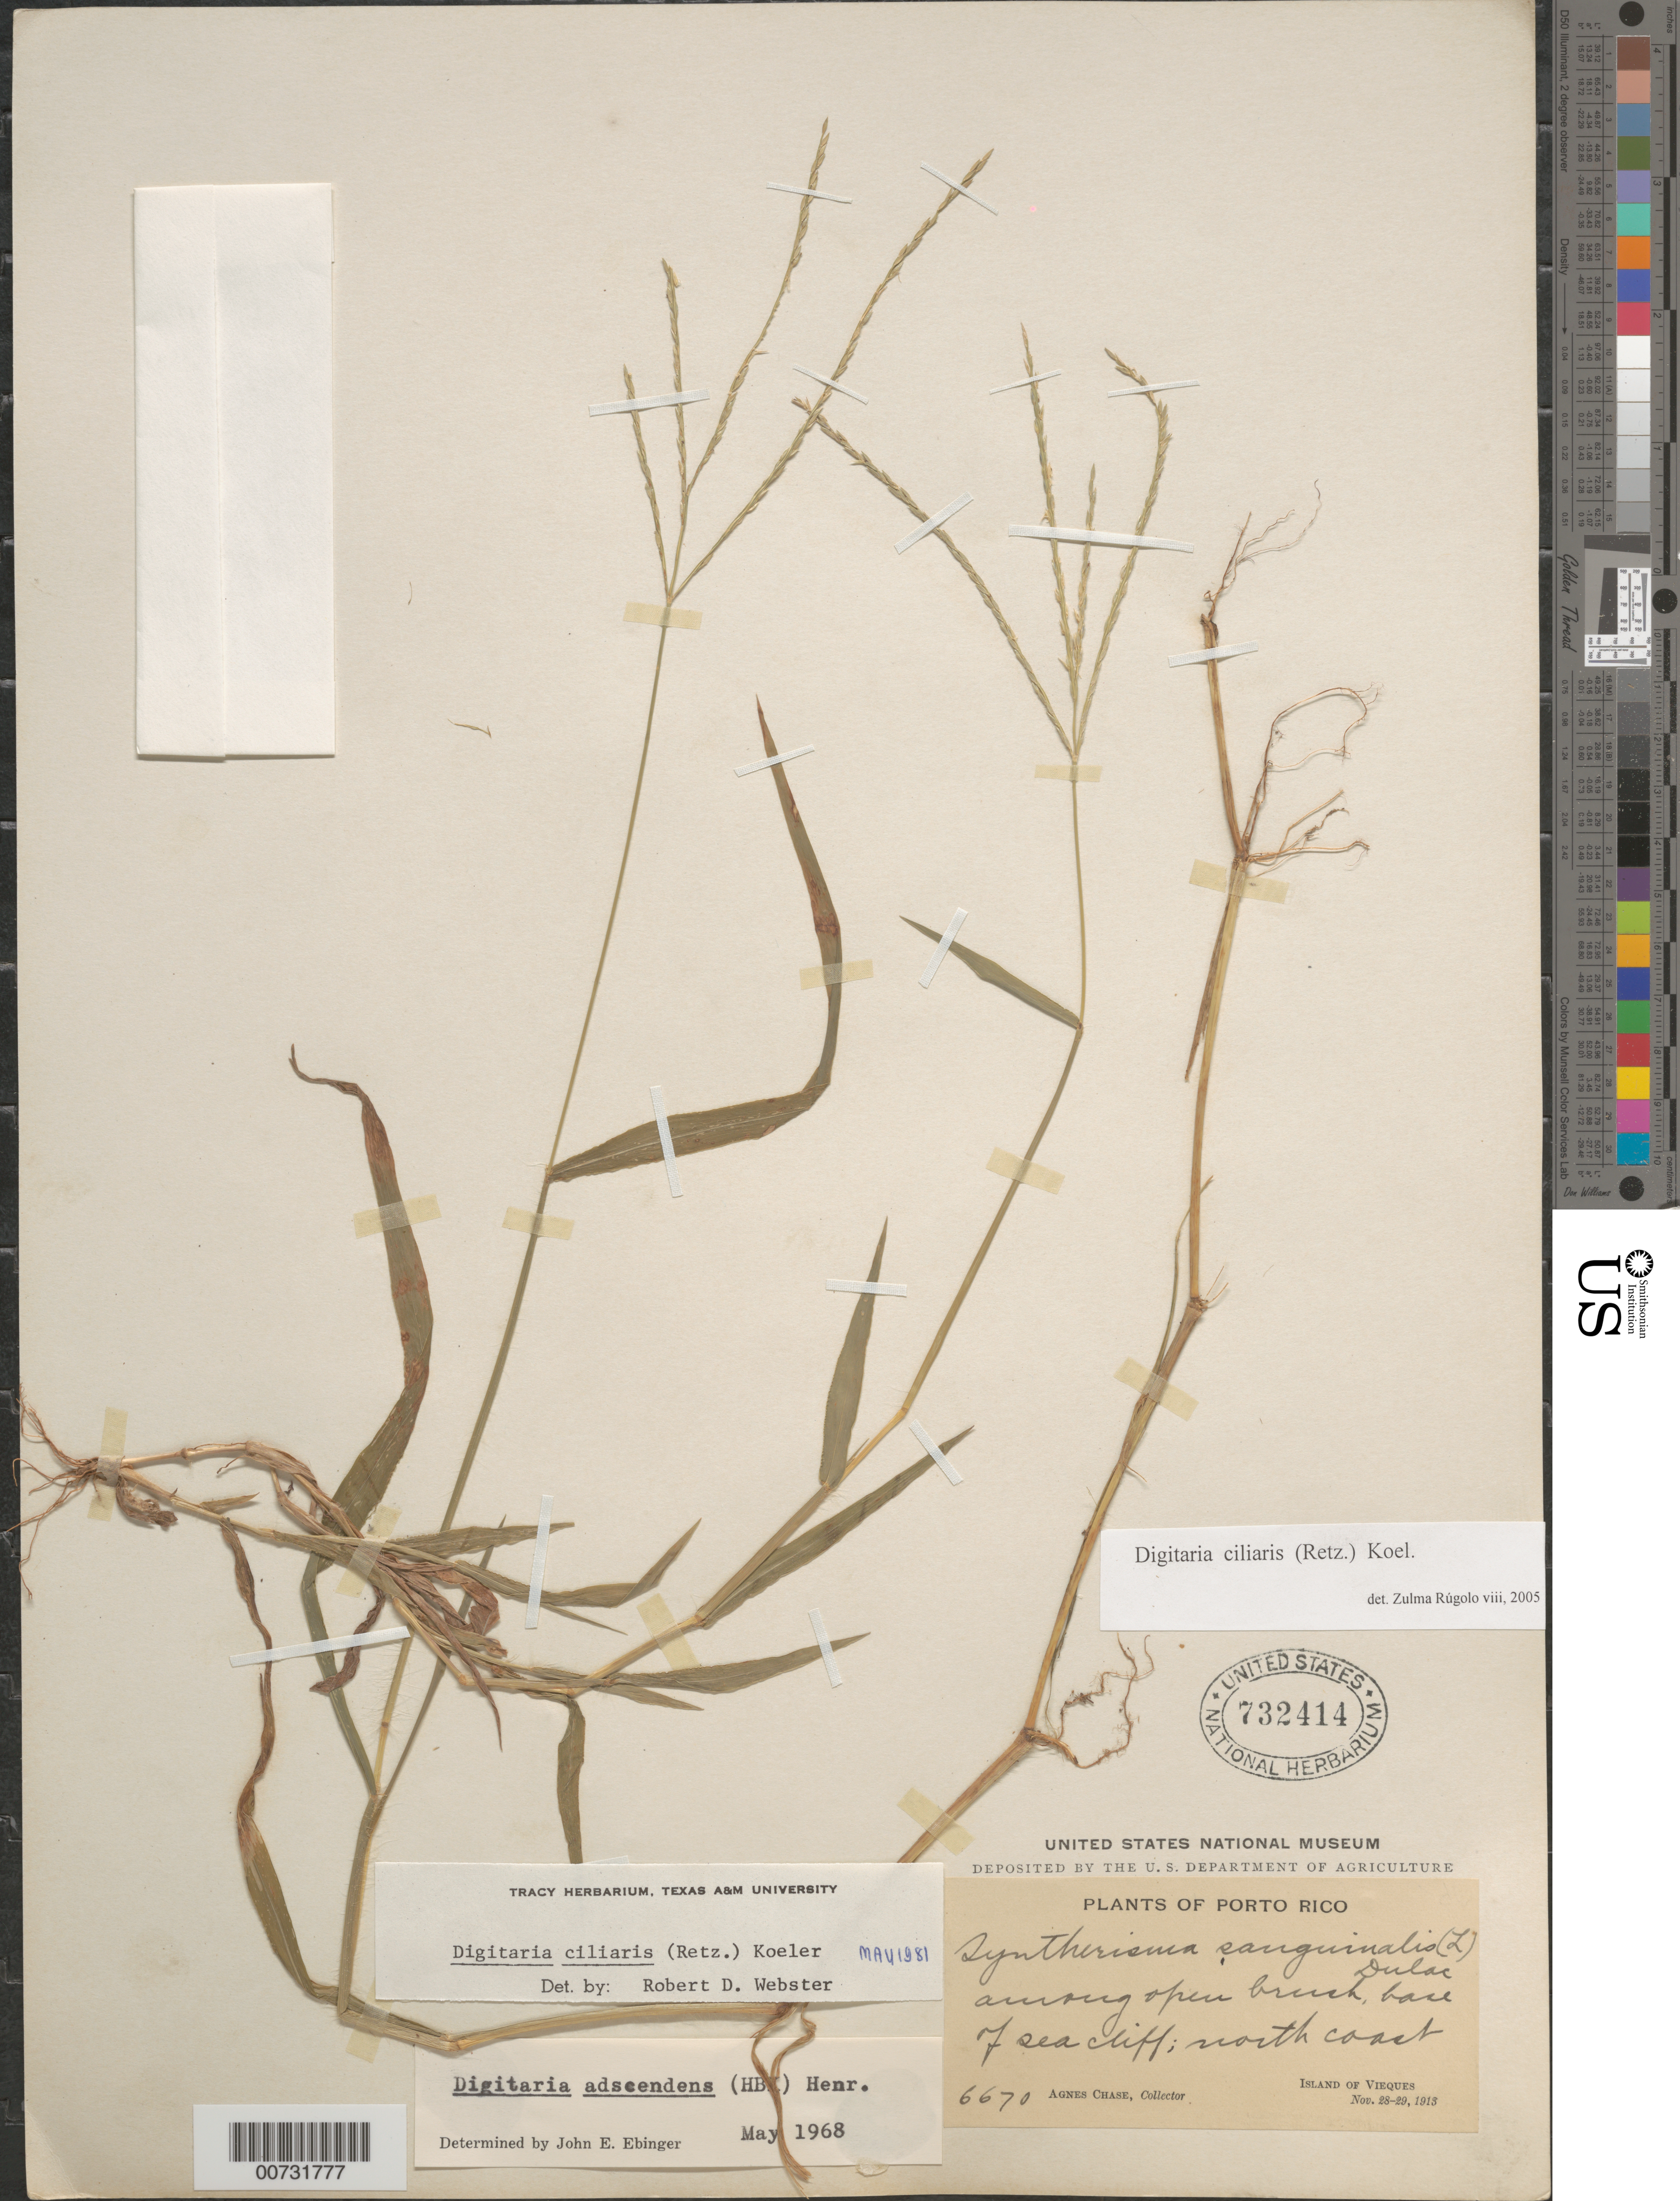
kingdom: Plantae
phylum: Tracheophyta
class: Liliopsida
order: Poales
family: Poaceae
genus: Digitaria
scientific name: Digitaria ciliaris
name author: (Retz.) Koeler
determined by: Webster, Robert D.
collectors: A. Chase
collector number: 6670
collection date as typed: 28 Nov 1913 and 29 Nov 1913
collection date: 1913-11-28,1913-11-29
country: Puerto Rico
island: Vieques I.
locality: North Coast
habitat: Among open brush, base of sea cliff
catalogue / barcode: US 732414